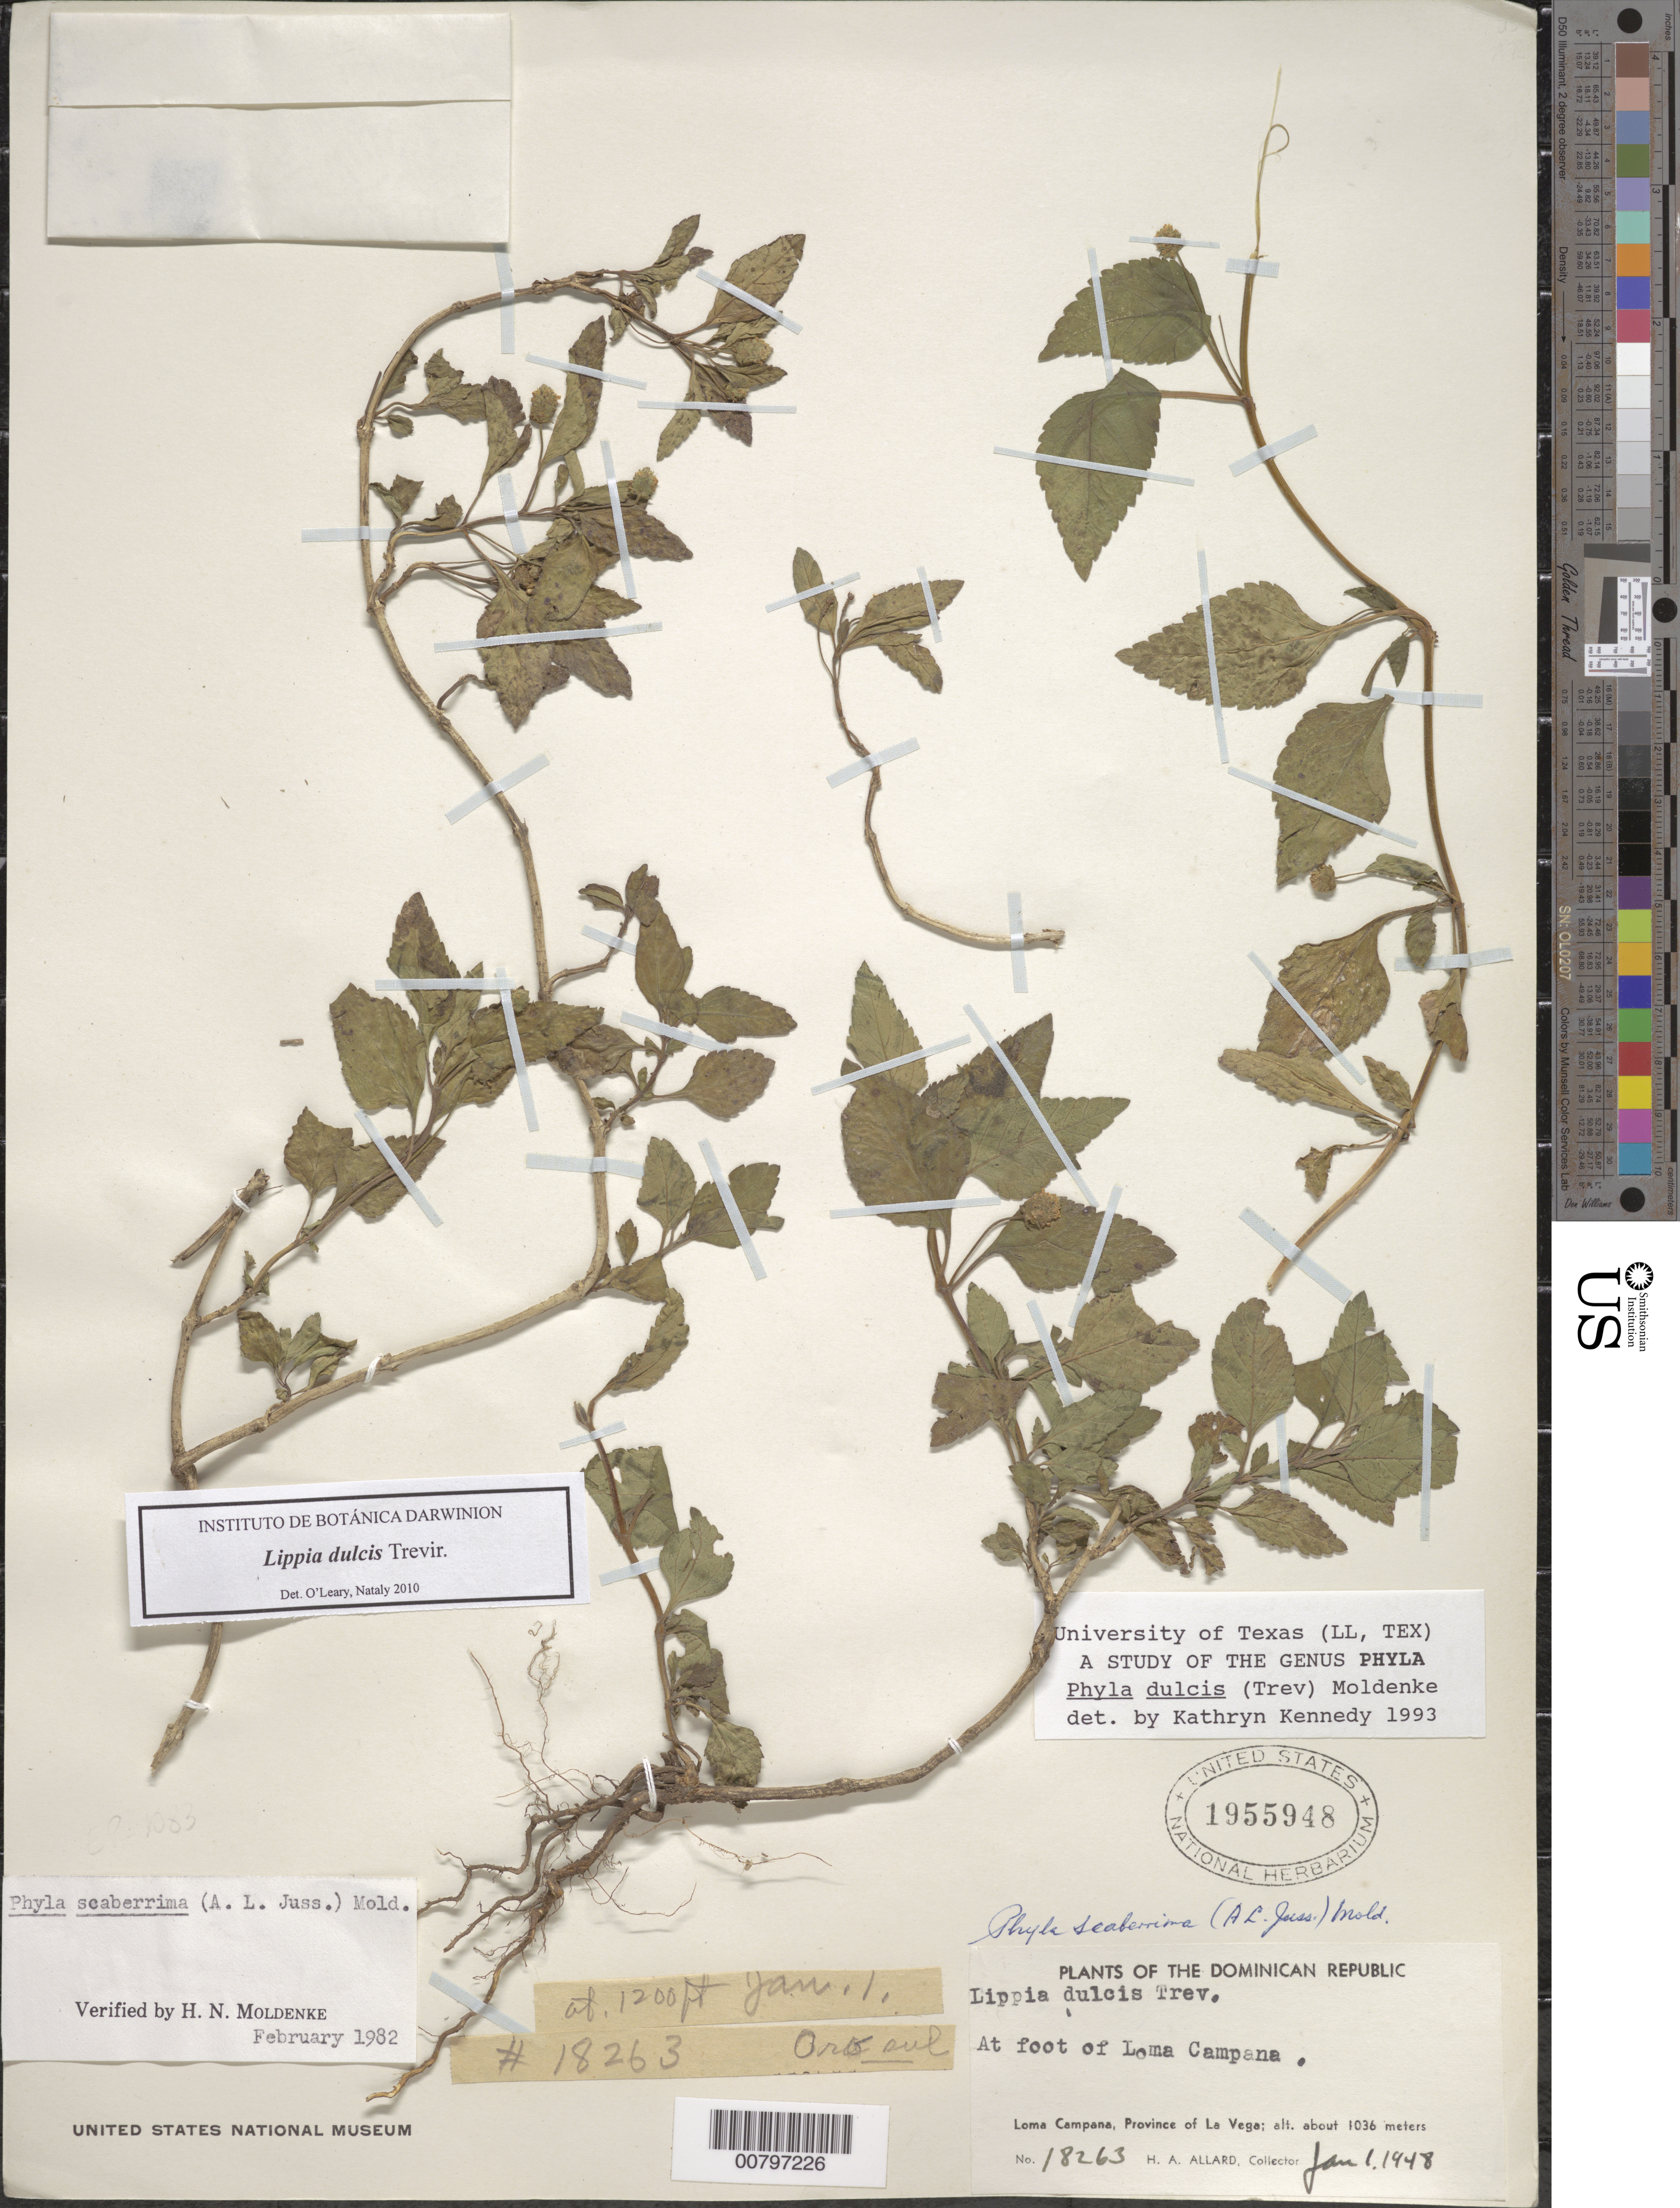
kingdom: Plantae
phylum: Tracheophyta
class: Magnoliopsida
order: Lamiales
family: Verbenaceae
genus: Phyla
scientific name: Phyla scaberrima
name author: (Juss. ex Pers.) Moldenke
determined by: Kennedy, K.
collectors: H. A. Allard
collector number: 18263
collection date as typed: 01 Jan 1948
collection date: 1948-01-01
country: Dominican Republic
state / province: La Vega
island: Hispaniola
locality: At foot of Loma Campana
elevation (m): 1036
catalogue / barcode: US 1955948